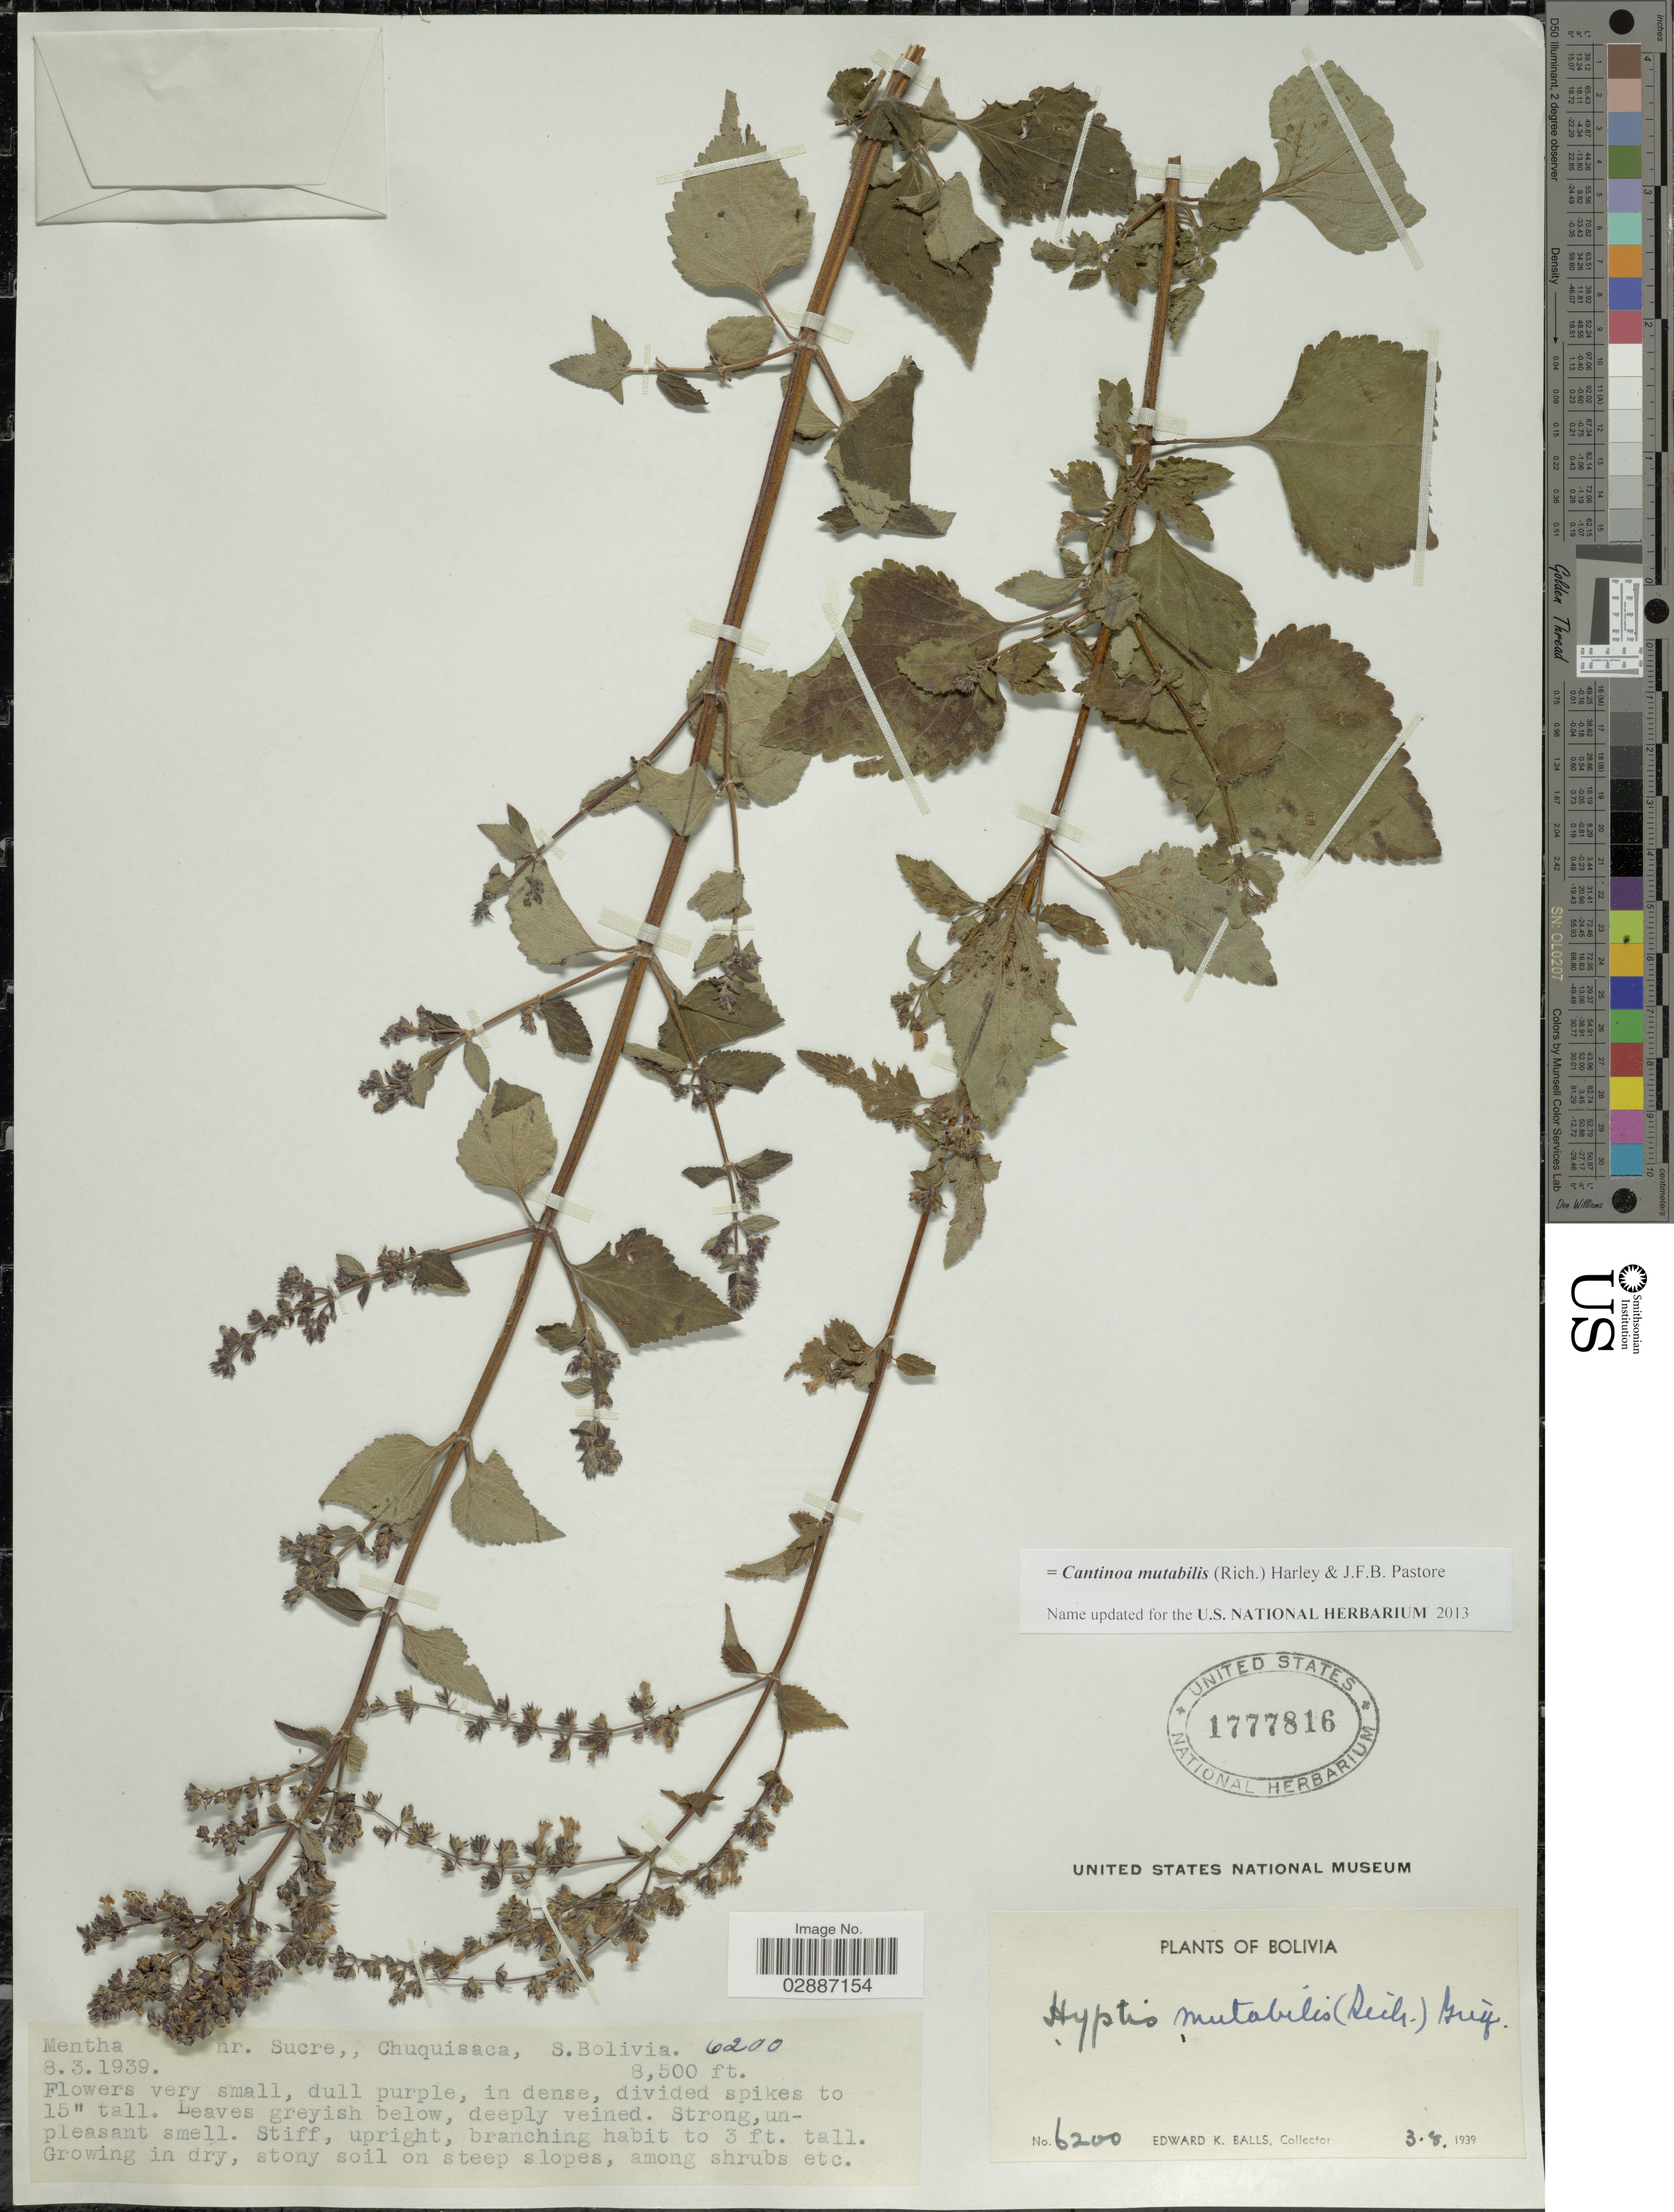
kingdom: Plantae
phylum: Tracheophyta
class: Magnoliopsida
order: Lamiales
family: Lamiaceae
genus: Cantinoa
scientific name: Cantinoa mutabilis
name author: (Epling) Harley & J.F.B. Pastore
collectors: E. K. Balls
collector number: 6200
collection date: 1939-08-03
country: Bolivia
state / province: Chuquisaca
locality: Nr. Sucre, S. Bolivia.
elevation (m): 2591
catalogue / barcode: US 1777816